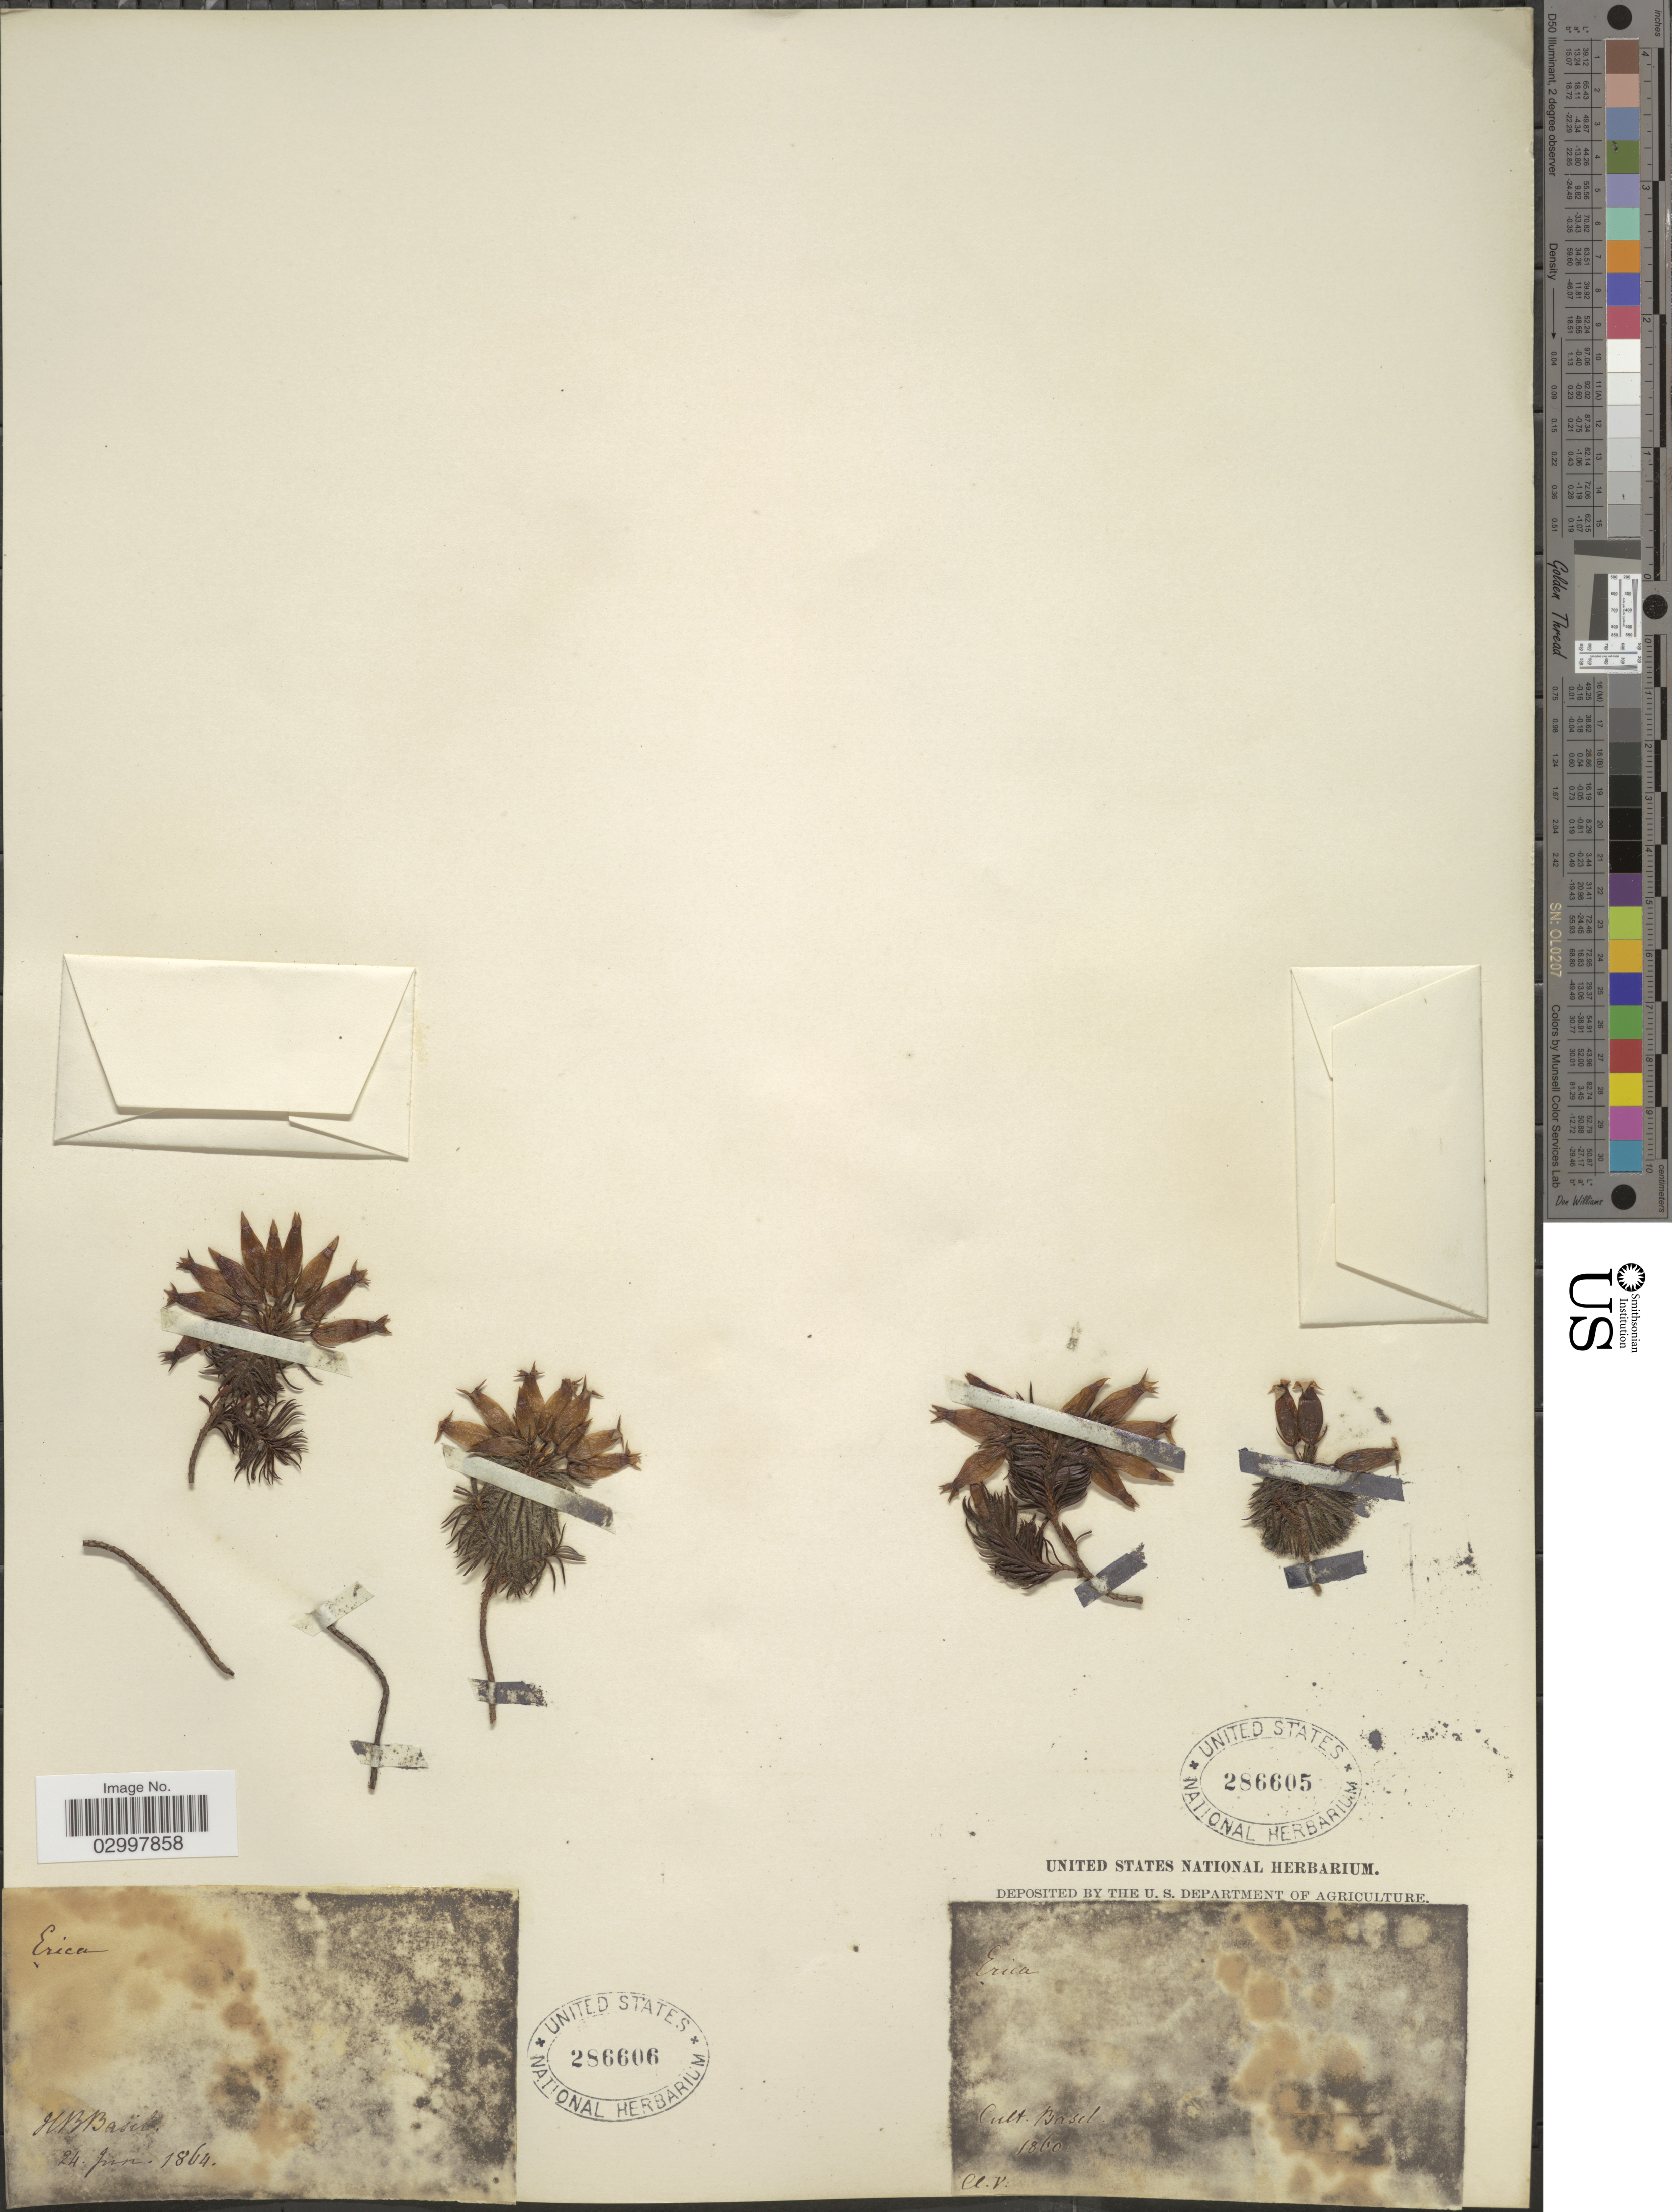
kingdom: Plantae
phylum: Tracheophyta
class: Magnoliopsida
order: Ericales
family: Ericaceae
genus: Erica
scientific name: Erica sp.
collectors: ex herb. United States National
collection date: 1864-06-24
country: Switzerland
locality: HB Basël.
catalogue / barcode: US 286606-2